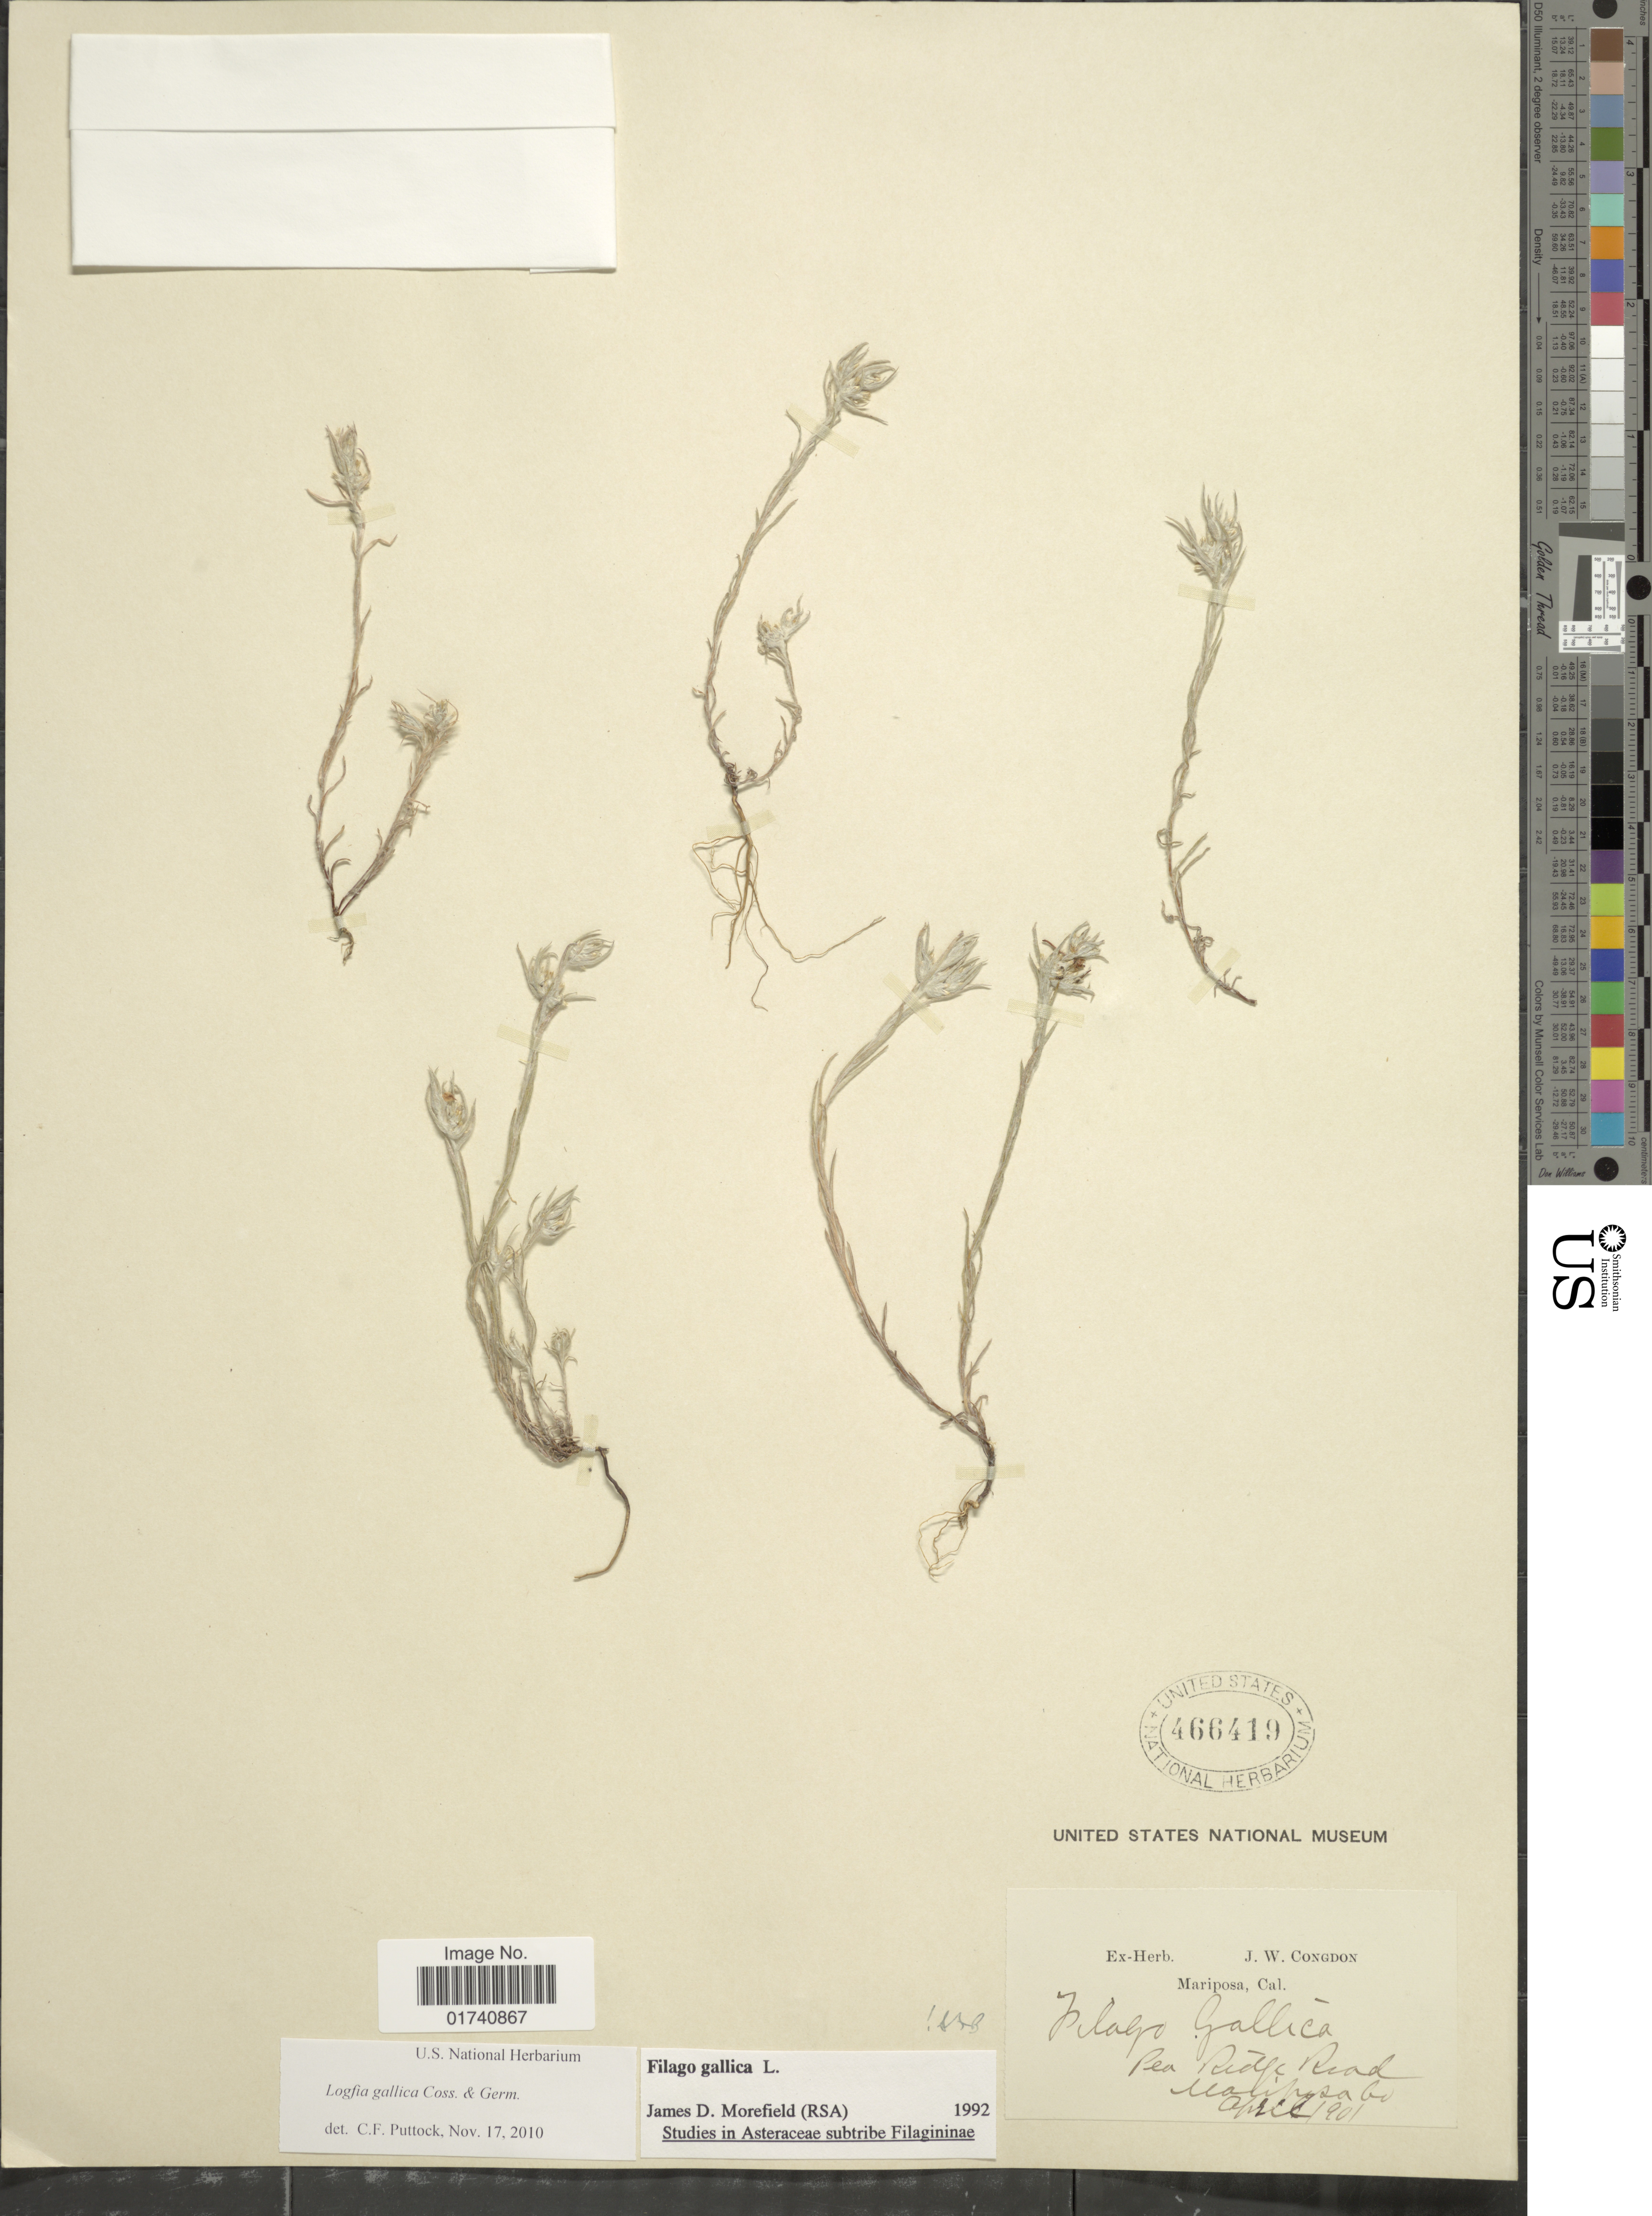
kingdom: Plantae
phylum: Tracheophyta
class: Magnoliopsida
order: Asterales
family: Asteraceae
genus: Logfia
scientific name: Logfia gallica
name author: (L.) Coss. & Germ.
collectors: J. W. Congdon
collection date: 1901-04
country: United States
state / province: California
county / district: Mariposa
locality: Pea Ridge Road Mariposa Co.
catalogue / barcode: US 466419